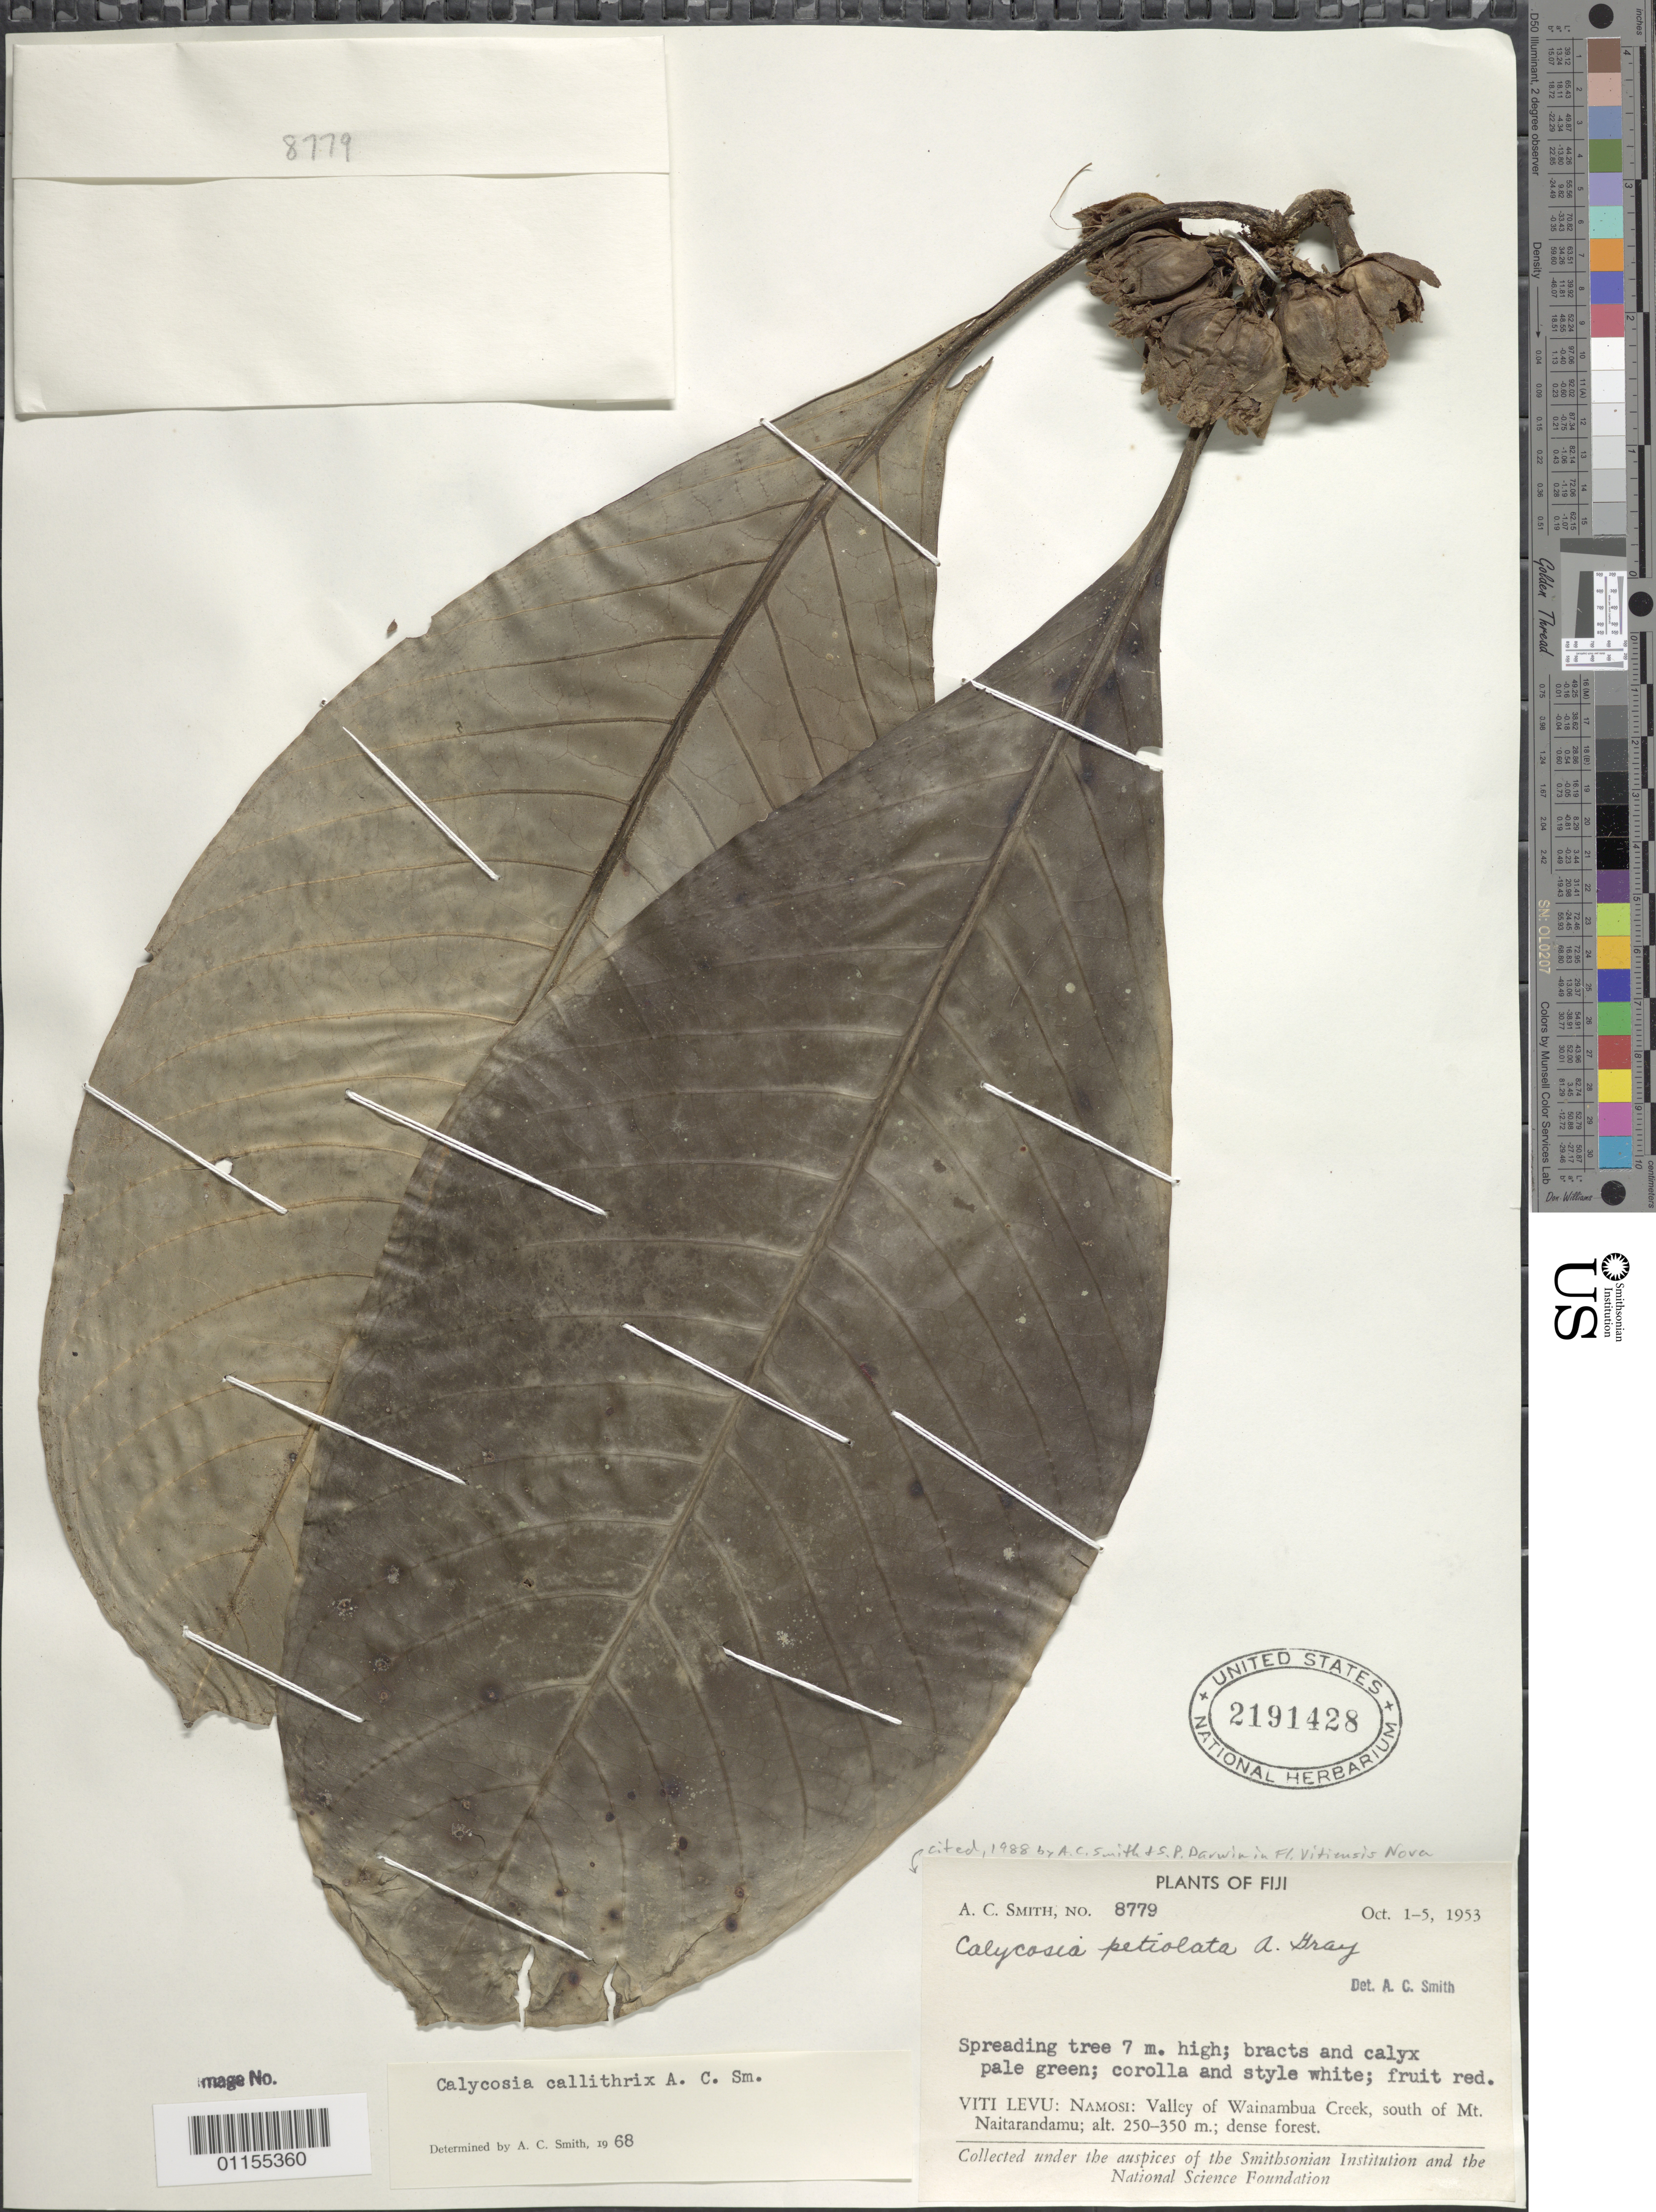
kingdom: Plantae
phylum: Tracheophyta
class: Magnoliopsida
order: Gentianales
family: Rubiaceae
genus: Calycosia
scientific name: Calycosia callithrix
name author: A.C. Sm.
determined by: Smith, A. C.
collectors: A. C. Smith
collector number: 8779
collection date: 1953-10-01/1953-10-05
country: Fiji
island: Viti Levu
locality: Viti Levu, namosi, valley of Wainambua Creek, S of Mt. Naitarandamu.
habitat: Dense forest.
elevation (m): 250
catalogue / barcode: US 2191428